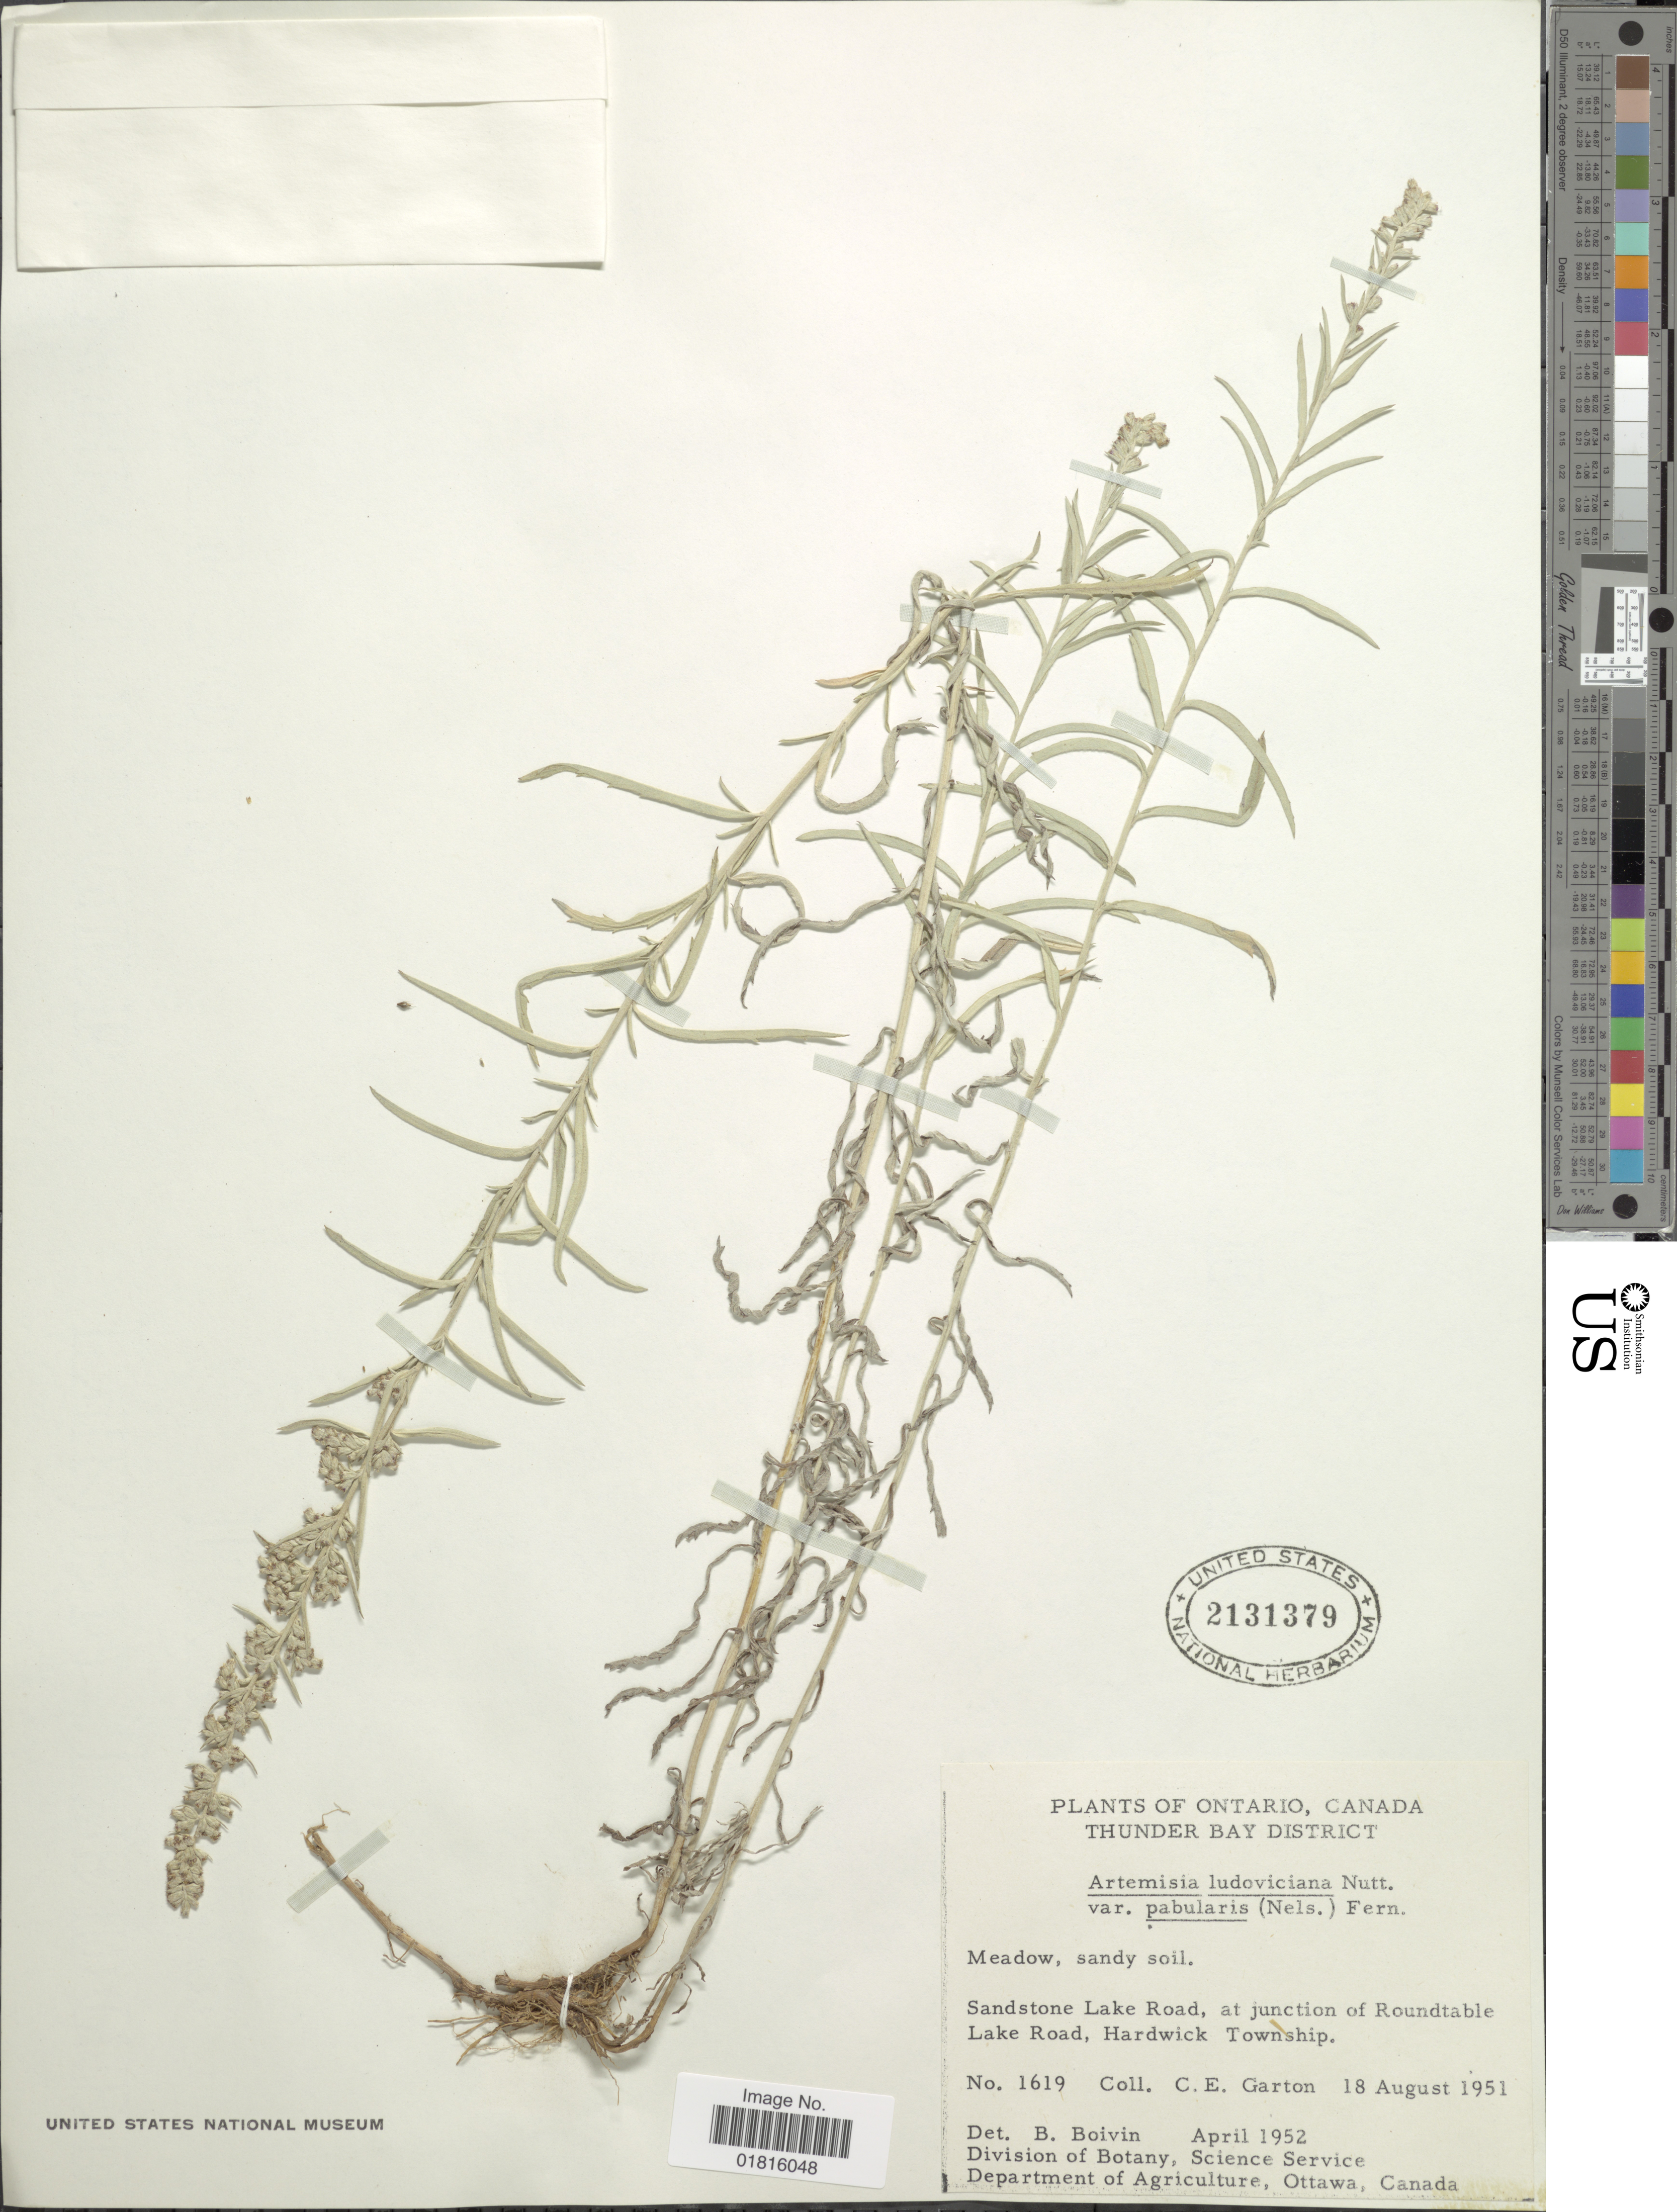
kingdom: Plantae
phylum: Tracheophyta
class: Magnoliopsida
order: Asterales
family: Asteraceae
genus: Artemisia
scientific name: Artemisia ludoviciana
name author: Nutt.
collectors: C. E. Garton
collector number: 1619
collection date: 1951-08-18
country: Canada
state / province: Ontario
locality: Thunder Bay District, Sandstone Lake Road, at junction of Roundtable Lake Road, Hardwick Township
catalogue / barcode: US 2131379